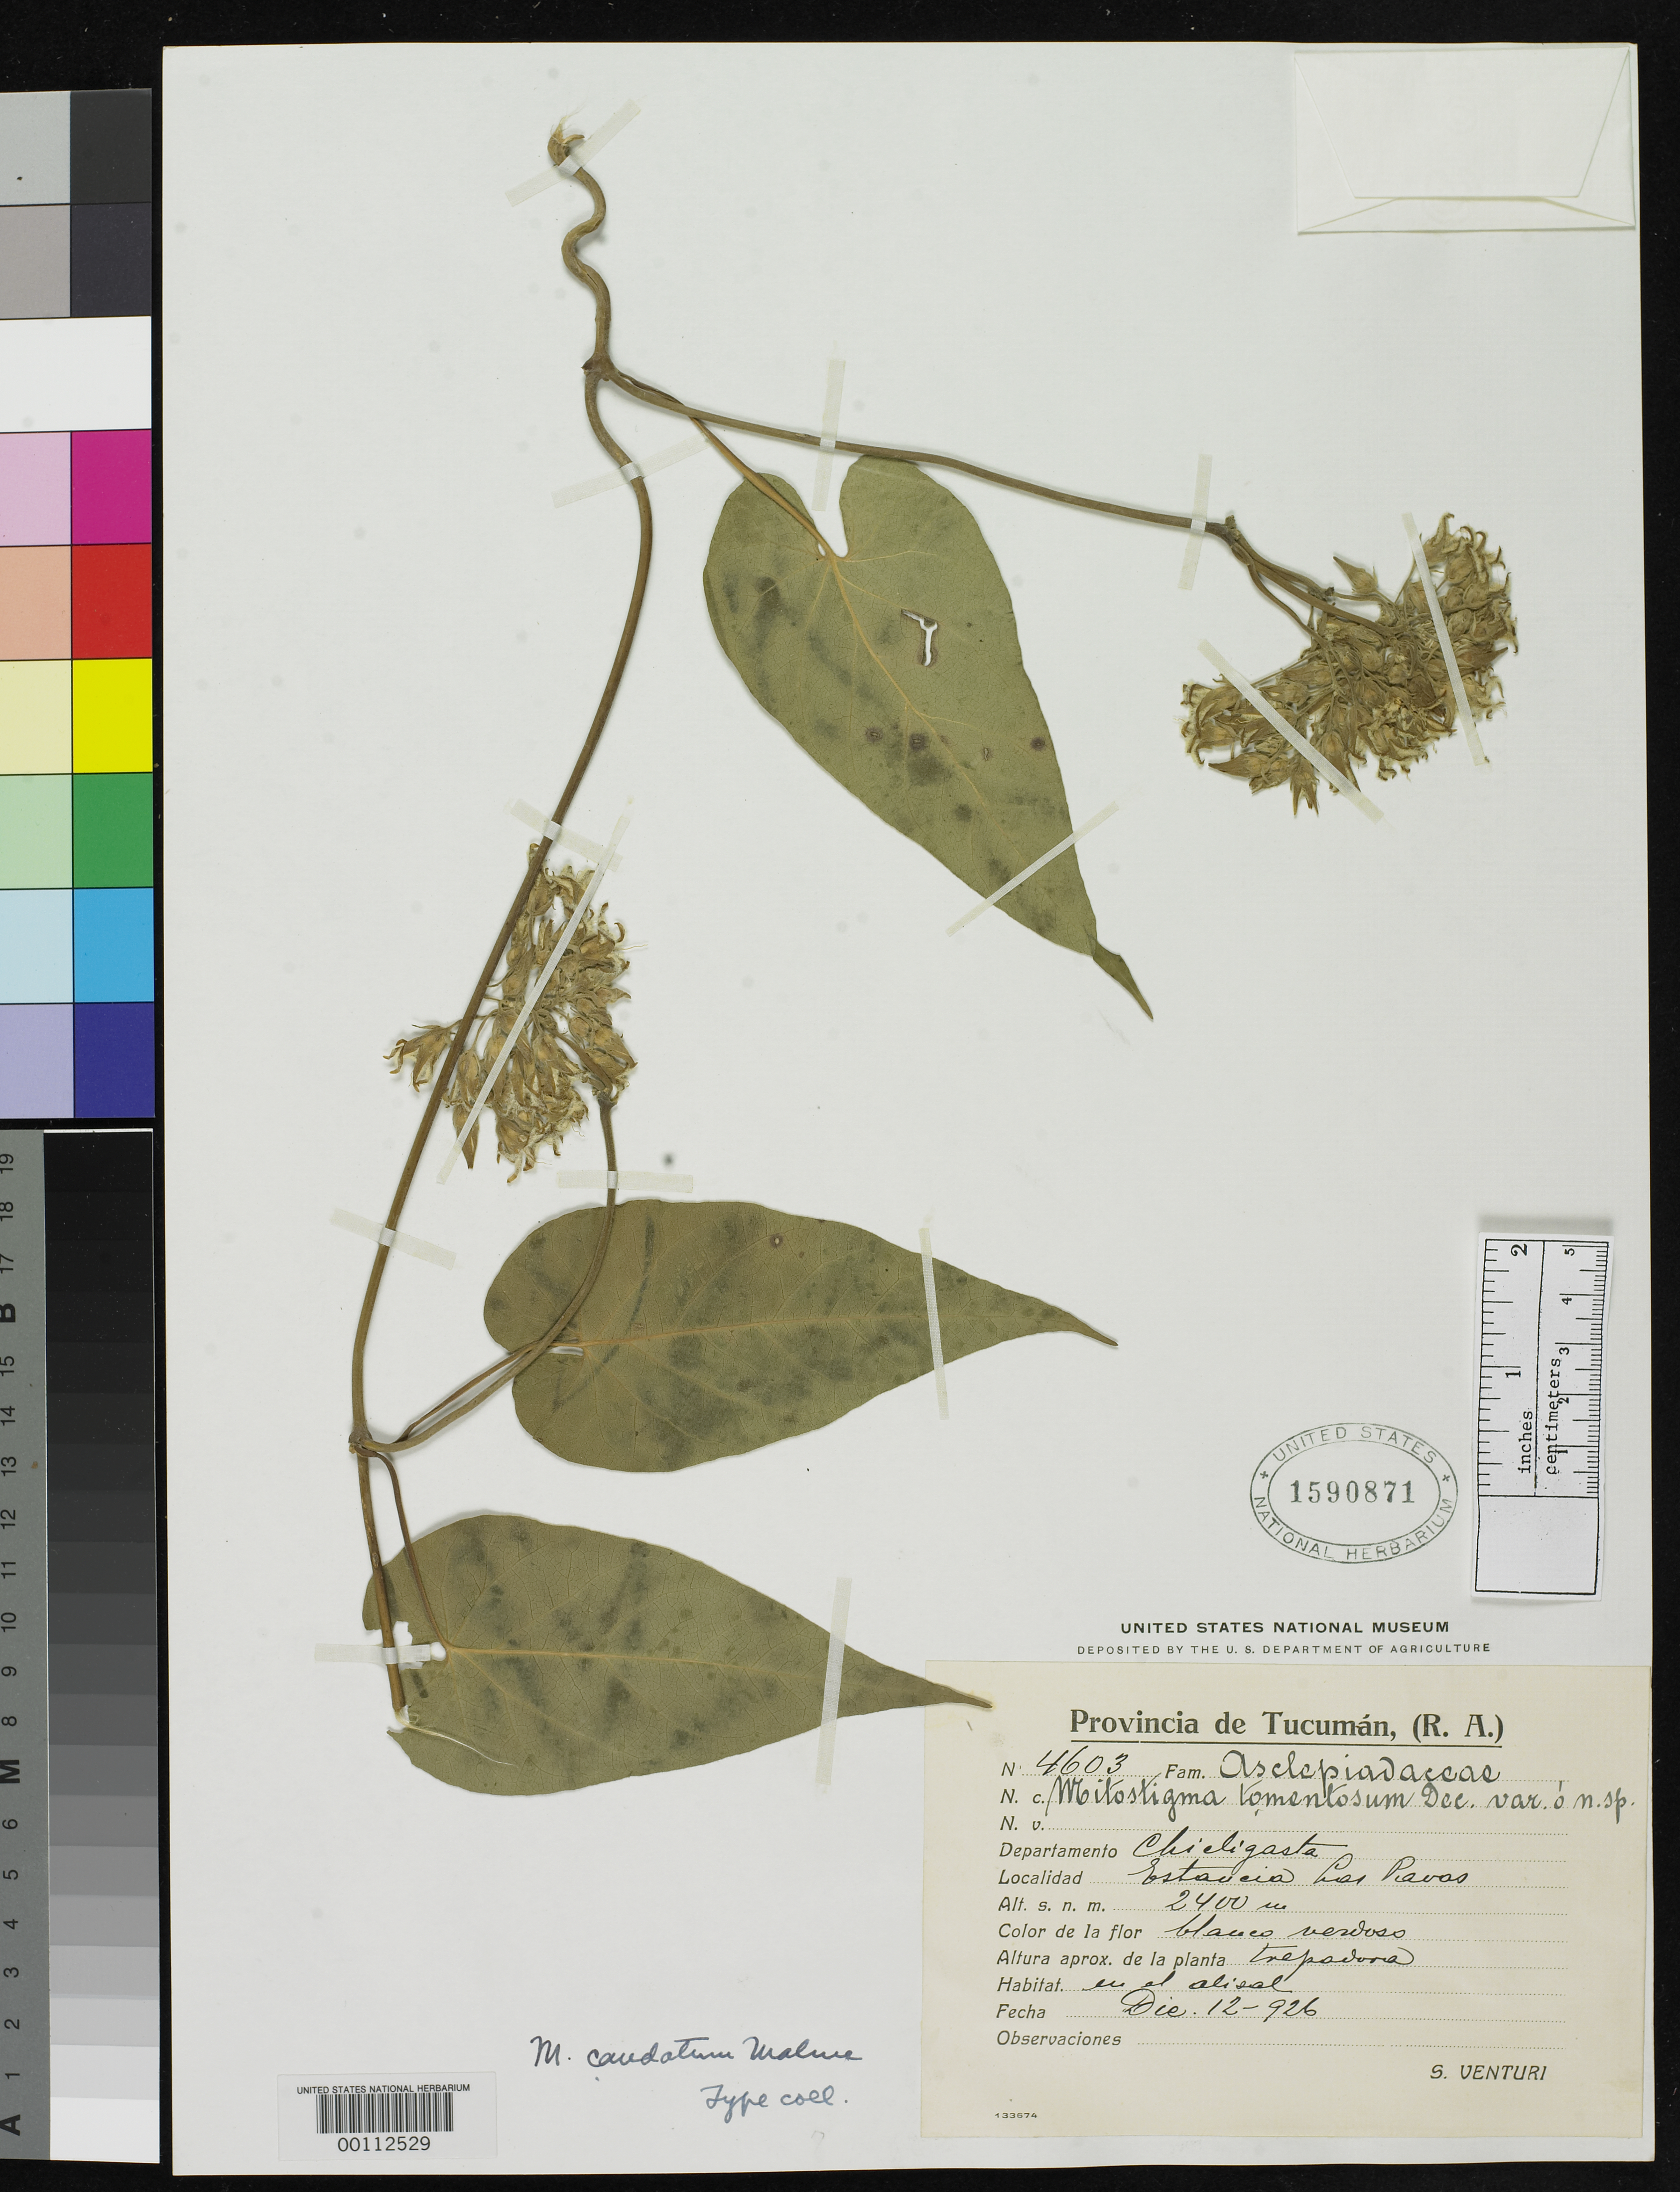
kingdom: Plantae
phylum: Tracheophyta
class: Magnoliopsida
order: Gentianales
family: Apocynaceae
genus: Mitostigma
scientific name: Mitostigma caudatum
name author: Malme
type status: Isotype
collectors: S. Venturi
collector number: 4603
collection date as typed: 12 Dec 1926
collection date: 1926-12-12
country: Argentina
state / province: Tucumán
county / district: Chicligasta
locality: Departamento Chicligasta, Estancia Las Pavas.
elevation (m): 2400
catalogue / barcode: US 1590871